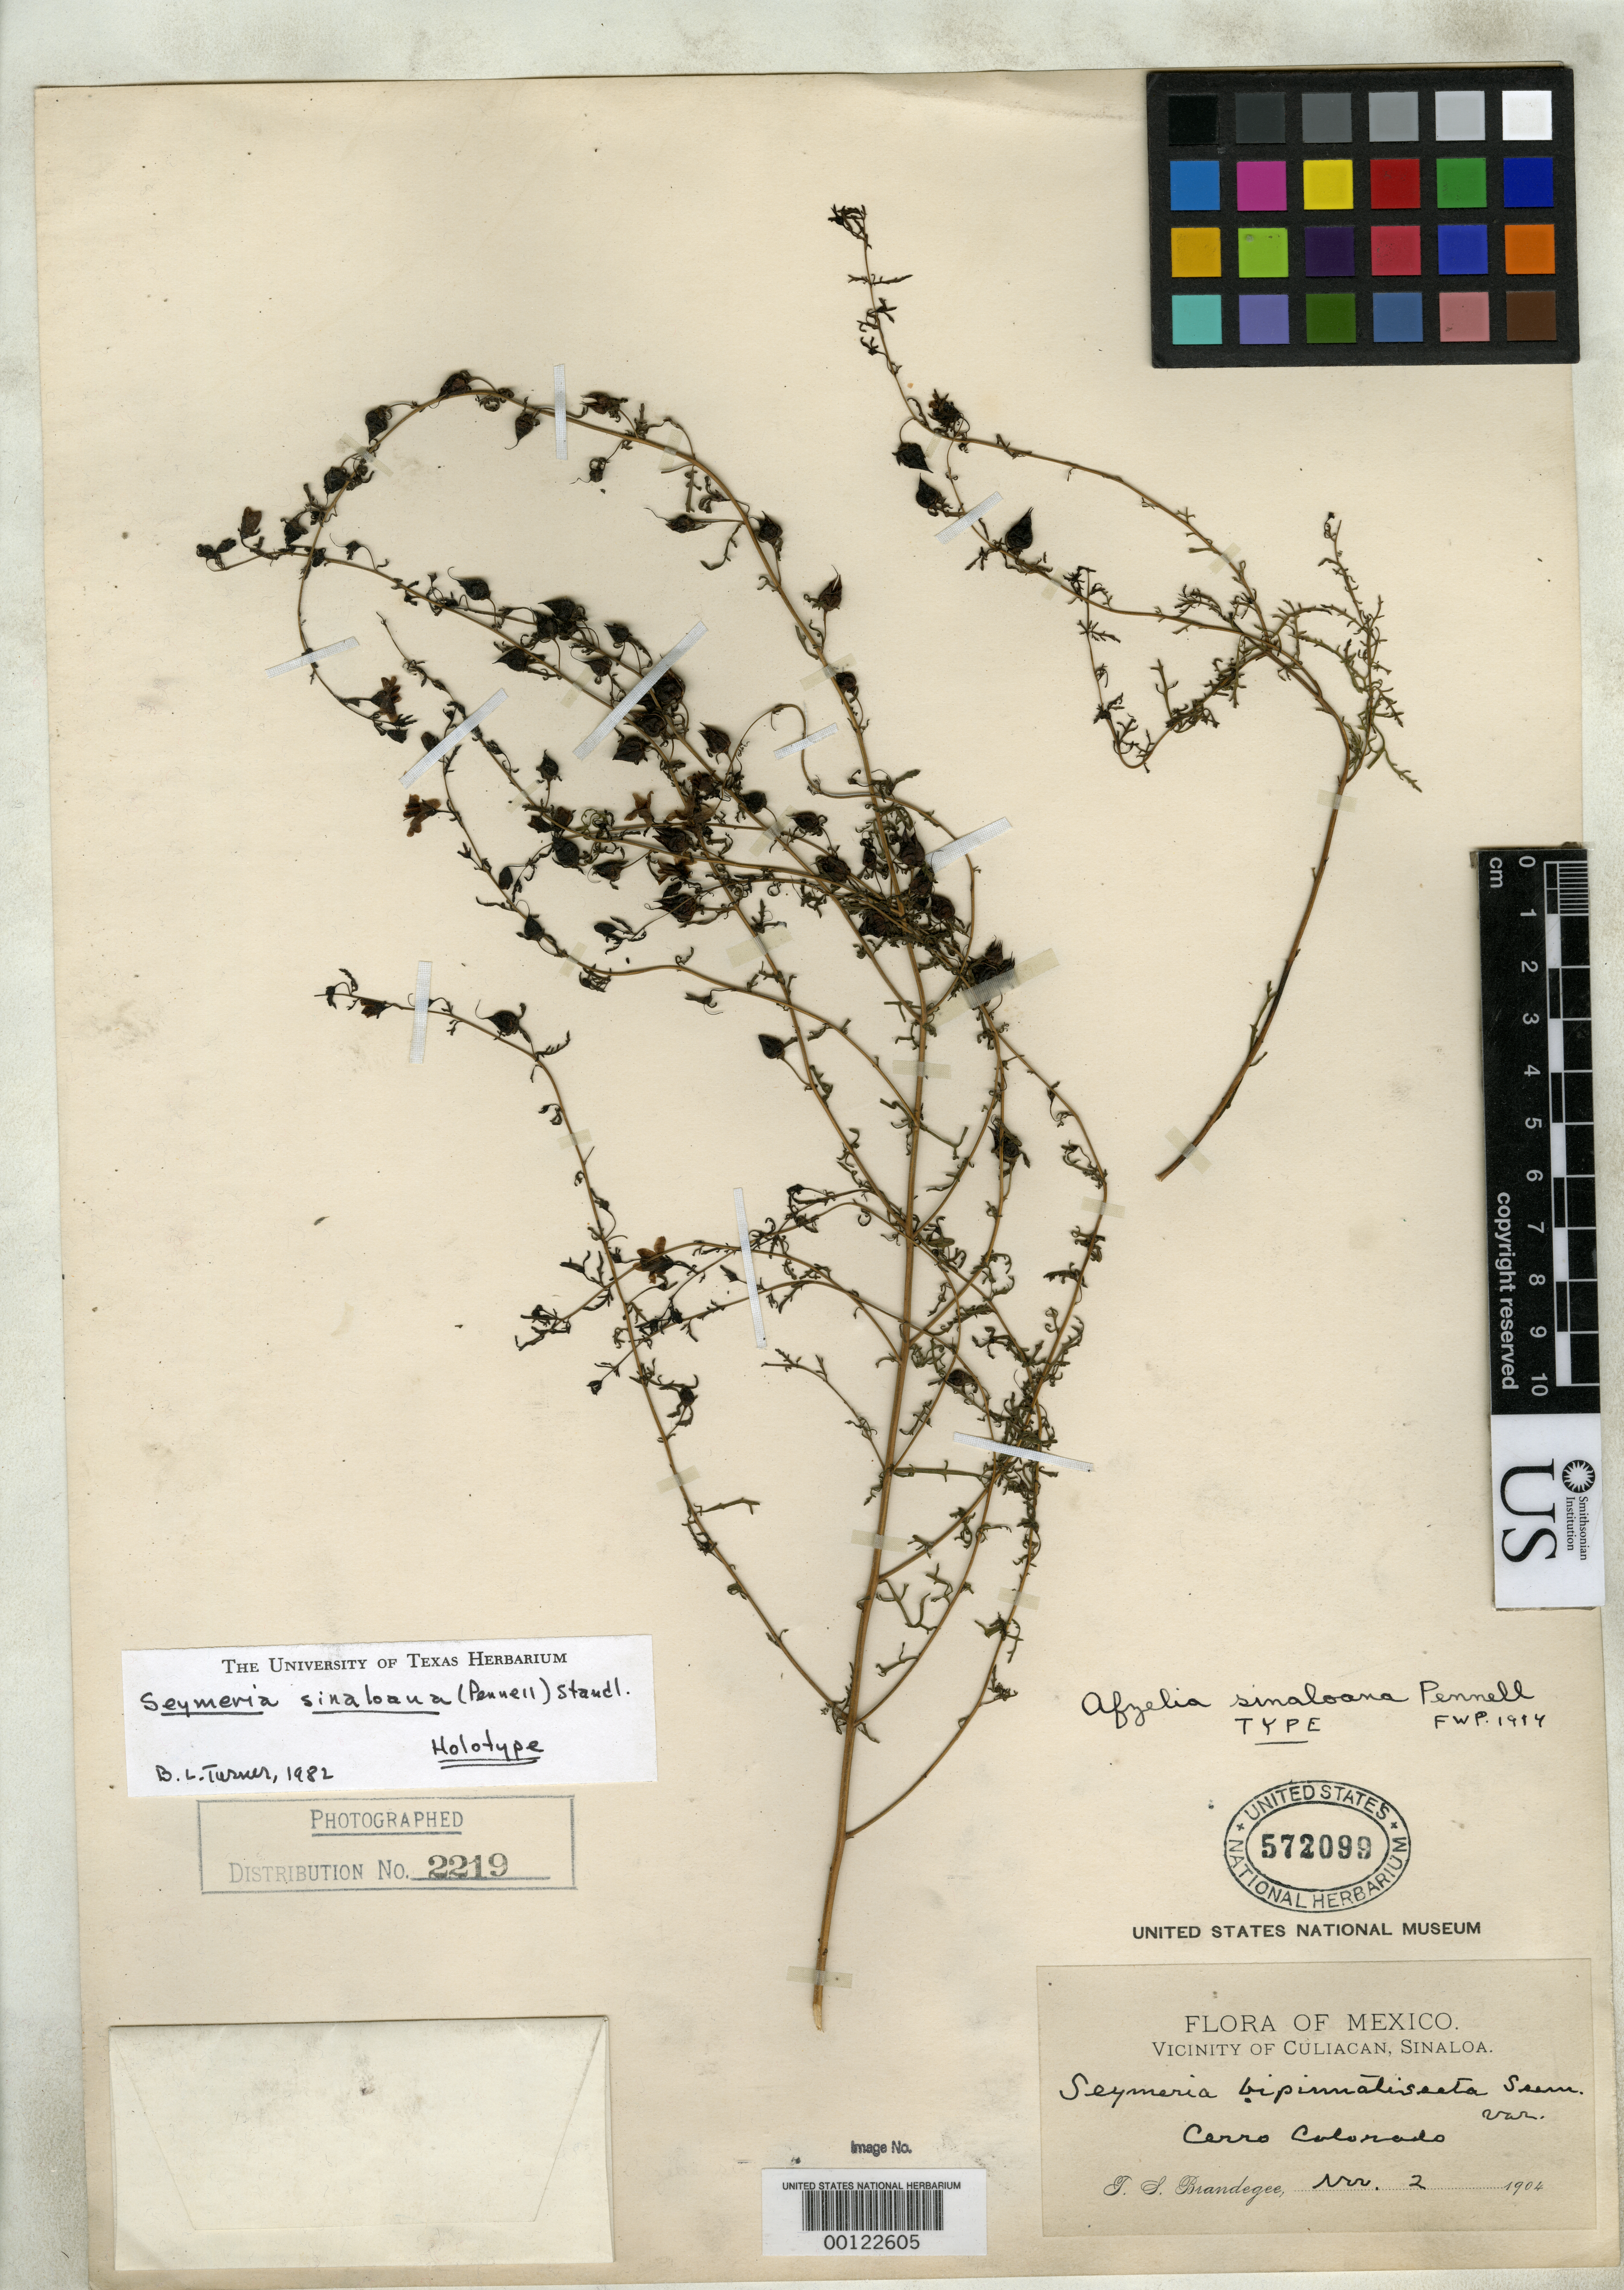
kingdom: Plantae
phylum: Tracheophyta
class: Magnoliopsida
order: Lamiales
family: Orobanchaceae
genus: Afzelia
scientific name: Afzelia sinaloana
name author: Pennell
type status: Holotype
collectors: T. S. Brandegee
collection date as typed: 02 Nov 1904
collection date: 1904-11-02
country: Mexico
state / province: Sinaloa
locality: Culiacan.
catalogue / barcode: US 572099